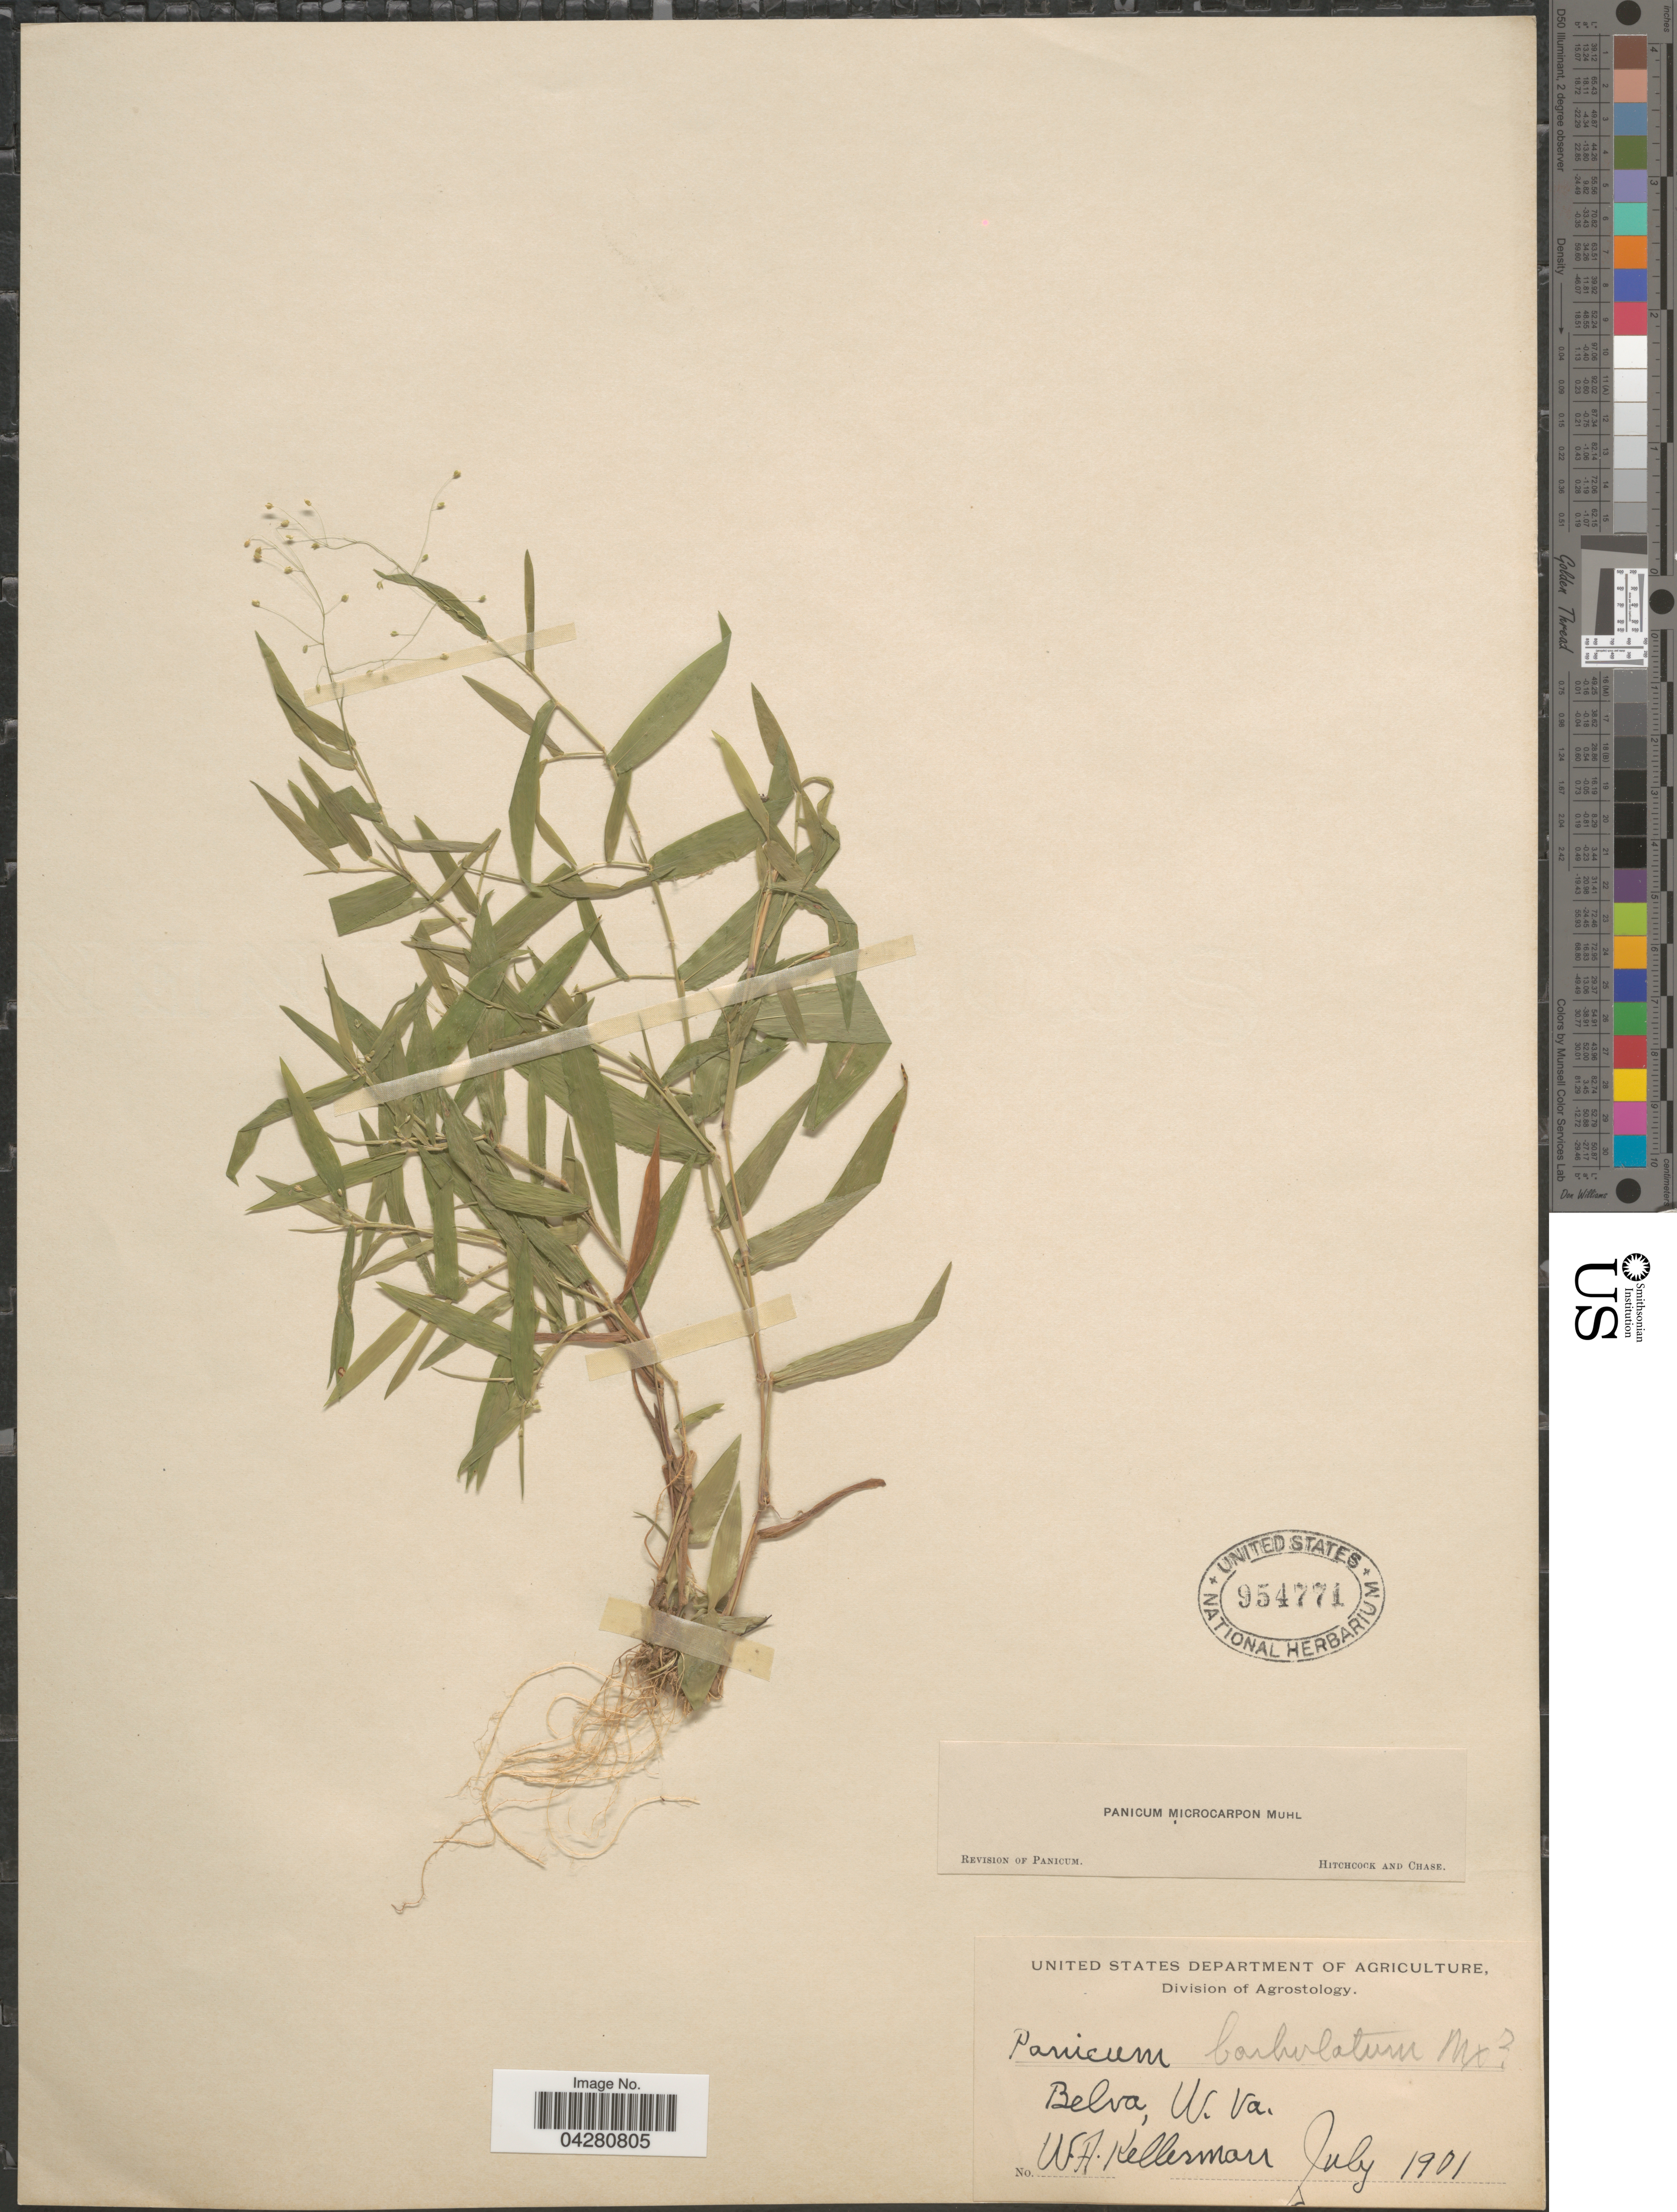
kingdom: Plantae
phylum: Tracheophyta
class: Liliopsida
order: Poales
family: Poaceae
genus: Dichanthelium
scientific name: Dichanthelium dichotomum var. dichotomum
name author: (L.) Gould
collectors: W. Kellerman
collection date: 1901-07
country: United States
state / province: West Virginia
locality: Belva.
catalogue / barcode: US 954771